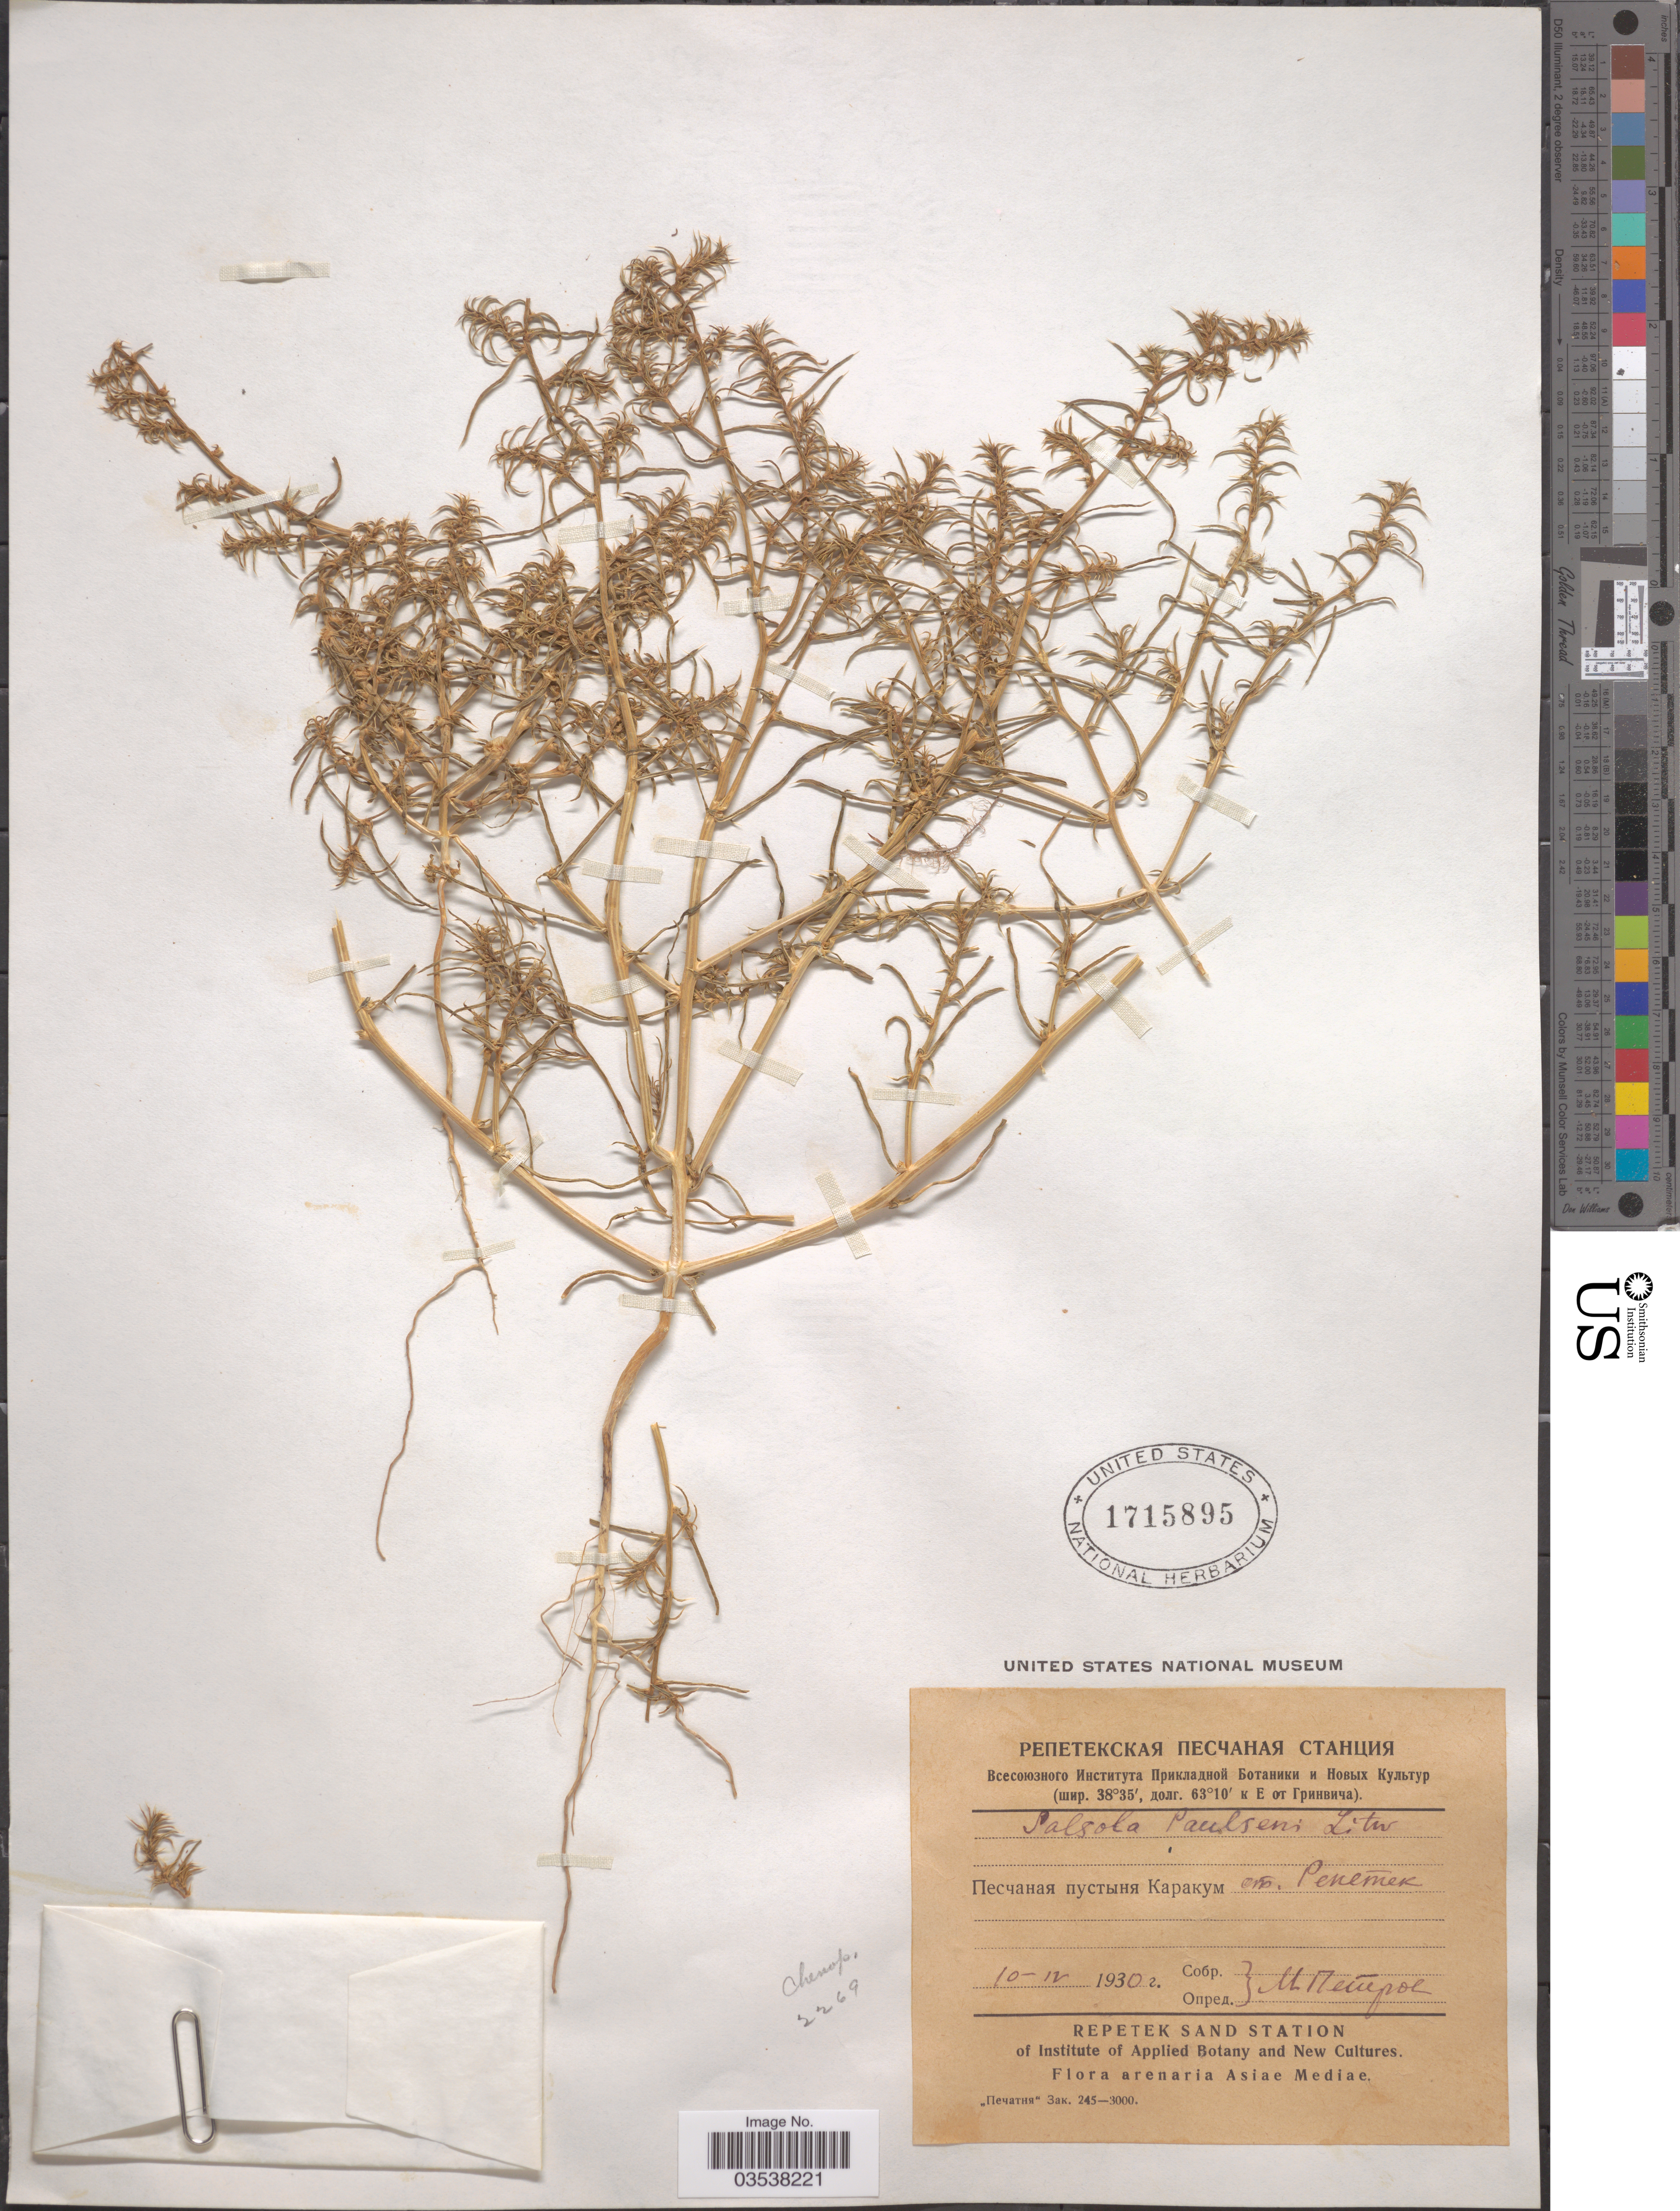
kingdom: Plantae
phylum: Tracheophyta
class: Magnoliopsida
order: Caryophyllales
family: Amaranthaceae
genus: Salsola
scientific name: Salsola paulsenii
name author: Litv.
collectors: M. Petrov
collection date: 1930-04-10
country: Turkmenistan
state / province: Lebap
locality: Karakum Desert, Repetek.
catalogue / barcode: US 1715895